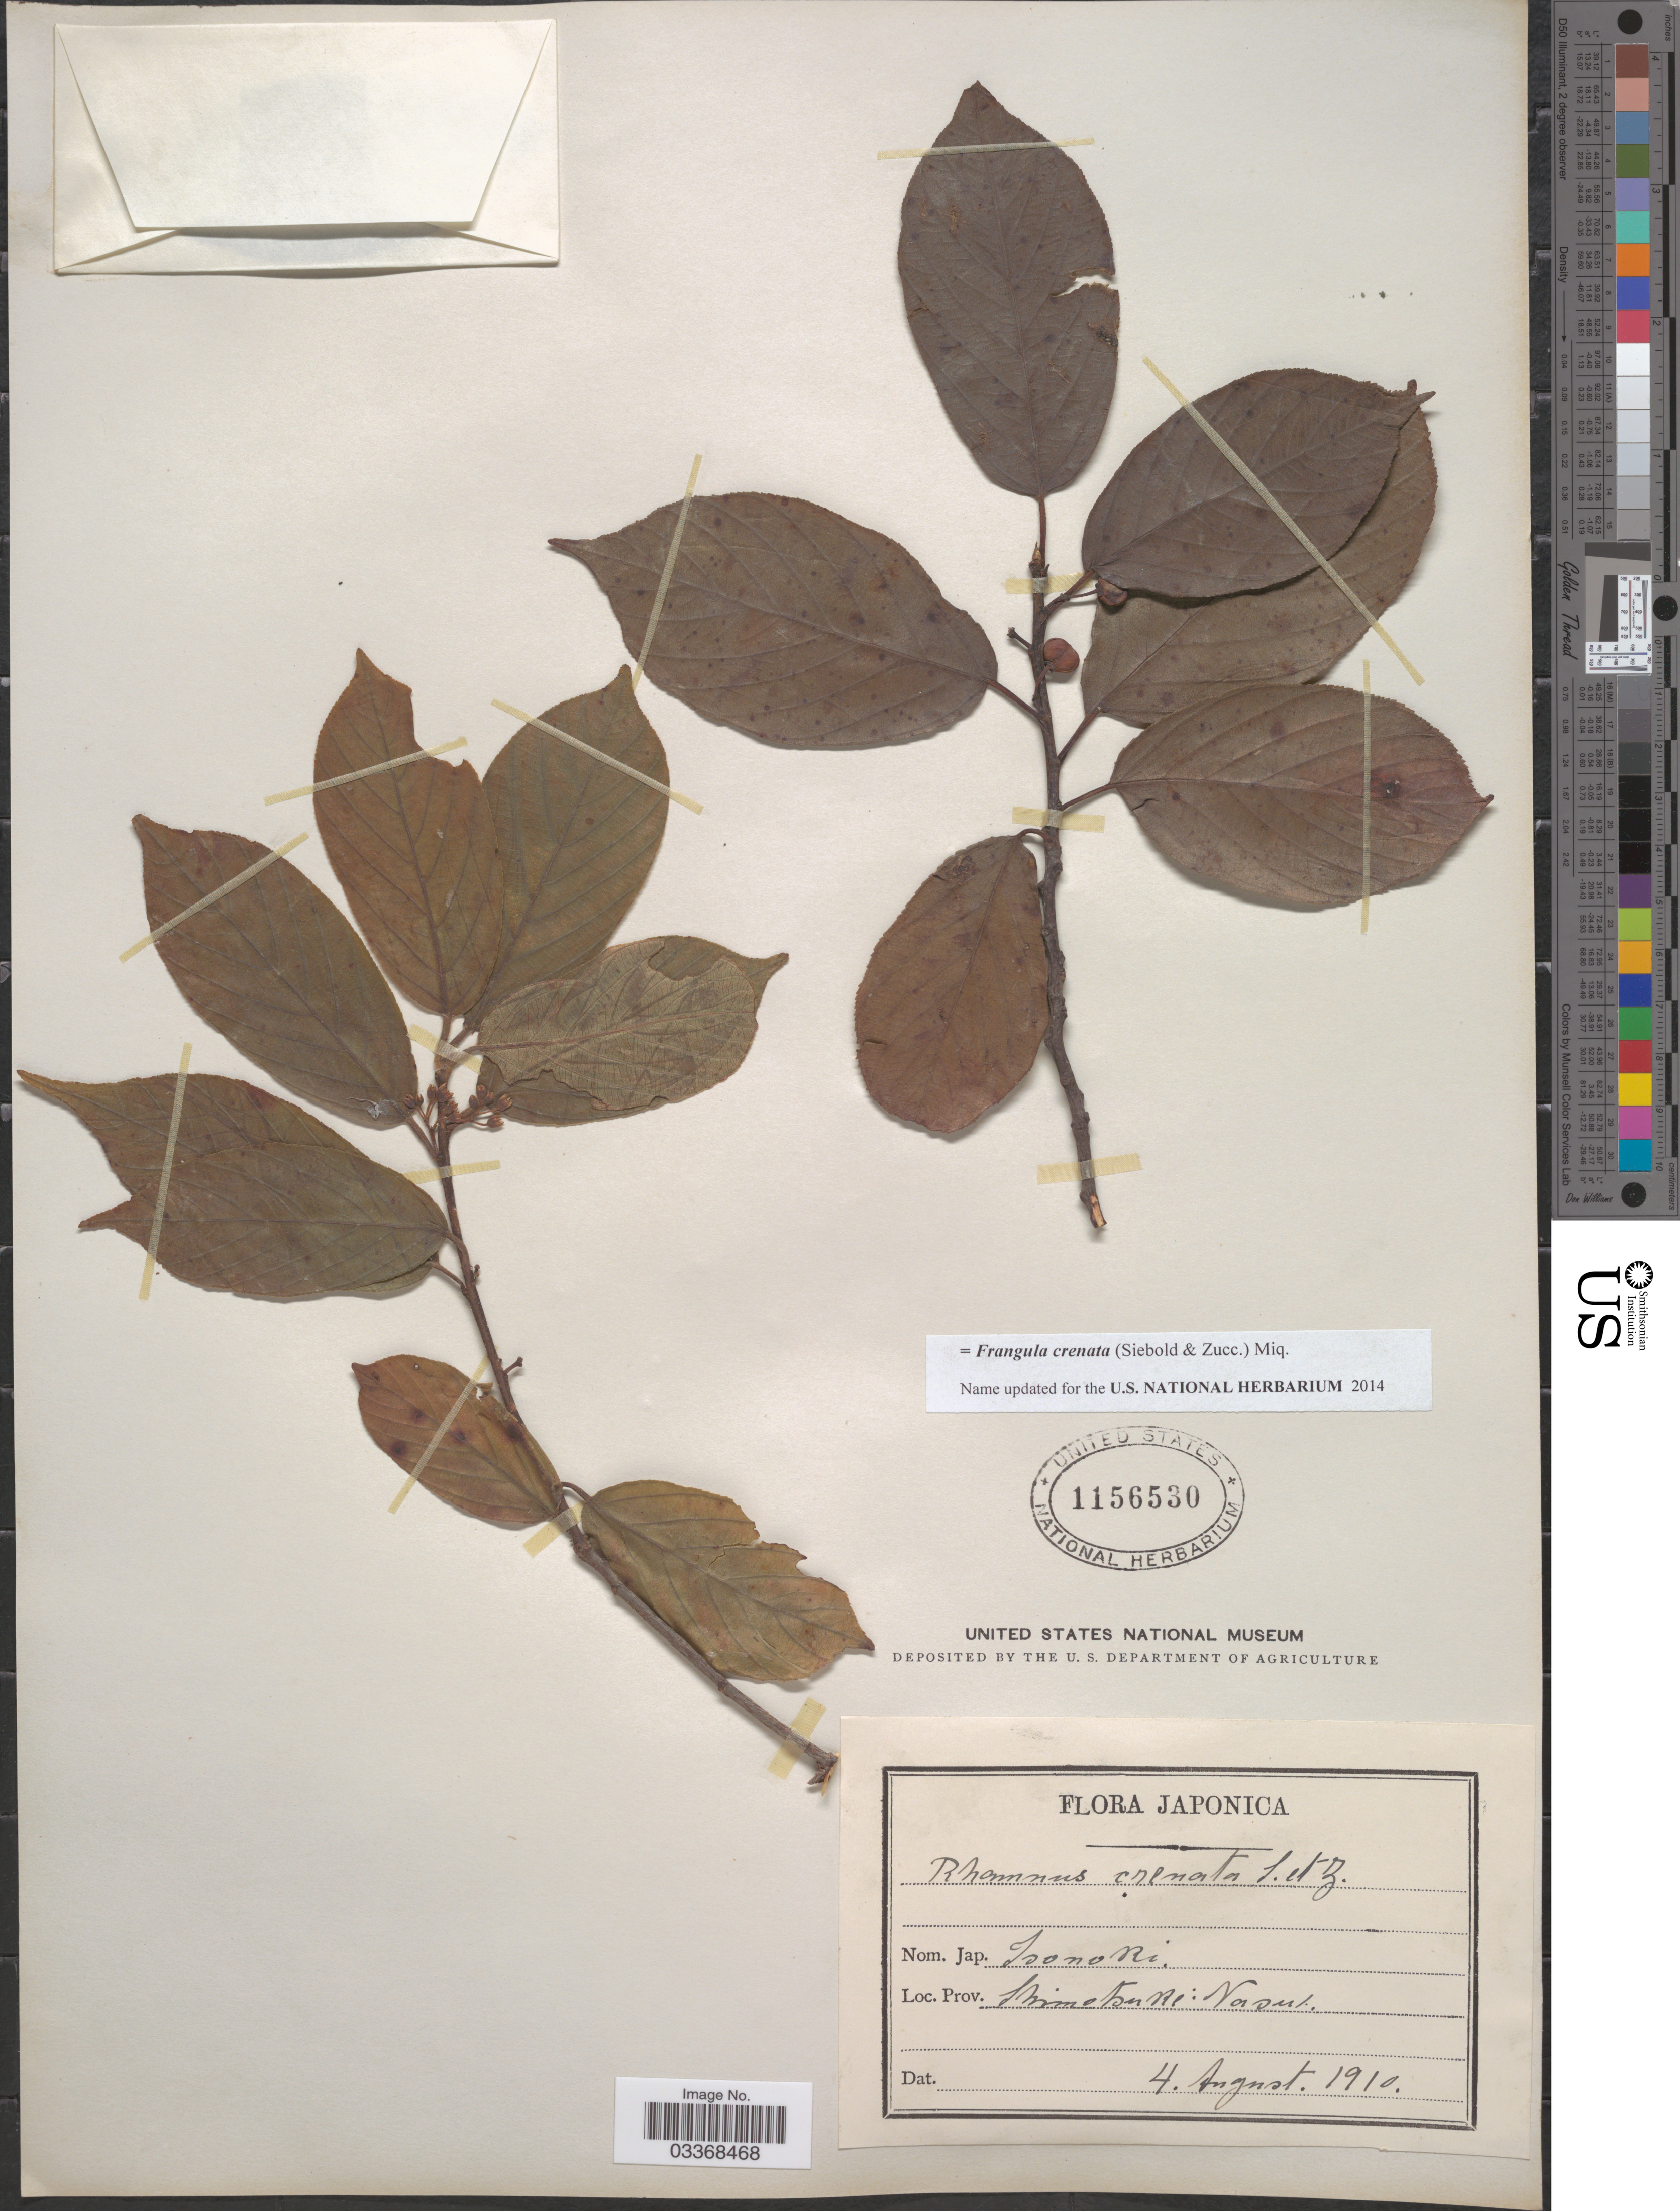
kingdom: Plantae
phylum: Tracheophyta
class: Magnoliopsida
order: Rosales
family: Rhamnaceae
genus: Frangula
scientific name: Frangula crenata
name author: (Siebold & Zucc.) Miq.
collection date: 1910-08-04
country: Japan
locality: Prov. Shimotsuke: Nasu.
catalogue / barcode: US 1156530